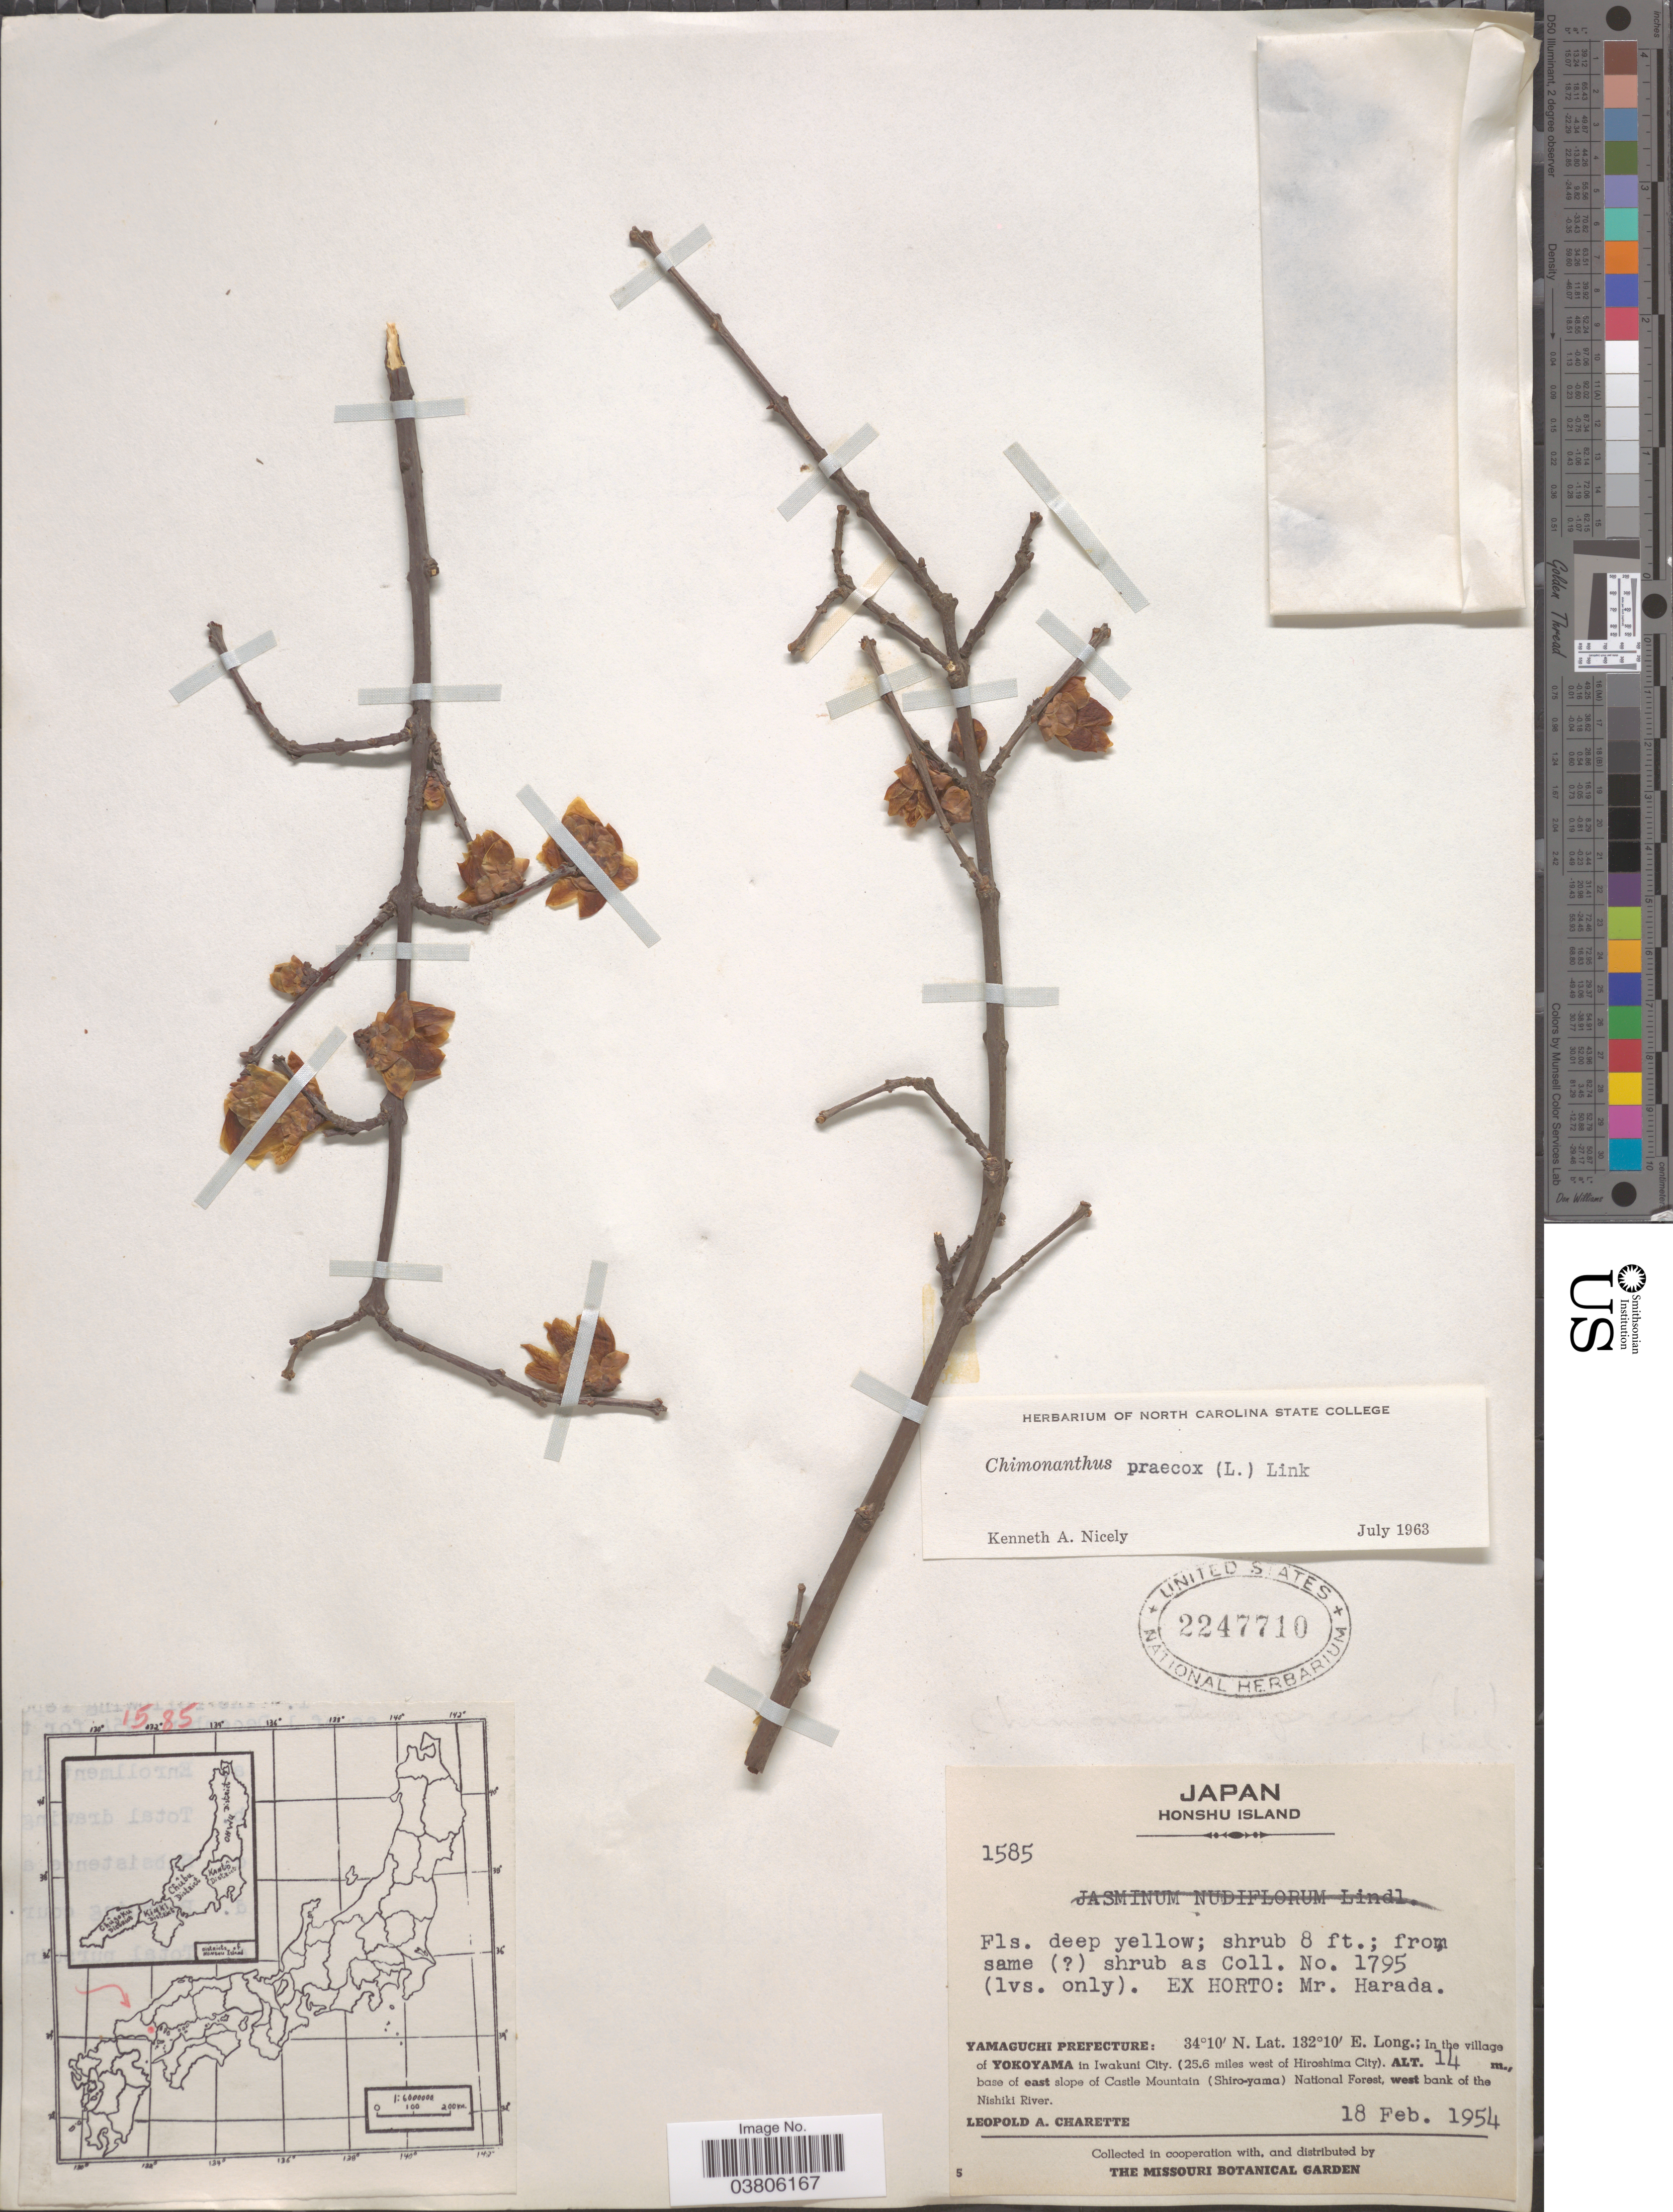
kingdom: Plantae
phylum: Tracheophyta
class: Magnoliopsida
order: Laurales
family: Calycanthaceae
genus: Chimonanthus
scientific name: Chimonanthus fragrans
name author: (Loisel.) Lindl.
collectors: L. A. Charette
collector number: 1585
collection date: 1954-02-18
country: Japan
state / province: Yamaguti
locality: Honshu Island. Yamaguchi Prefecture: In the village of Yokoyama in Iwakuni City. (25.6 miles west of Hiroshima City), base of east slope of Castle Mountain (Shiro-yama) National Forest, west bank of the Nishiki River.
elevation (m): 14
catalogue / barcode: US 2247710